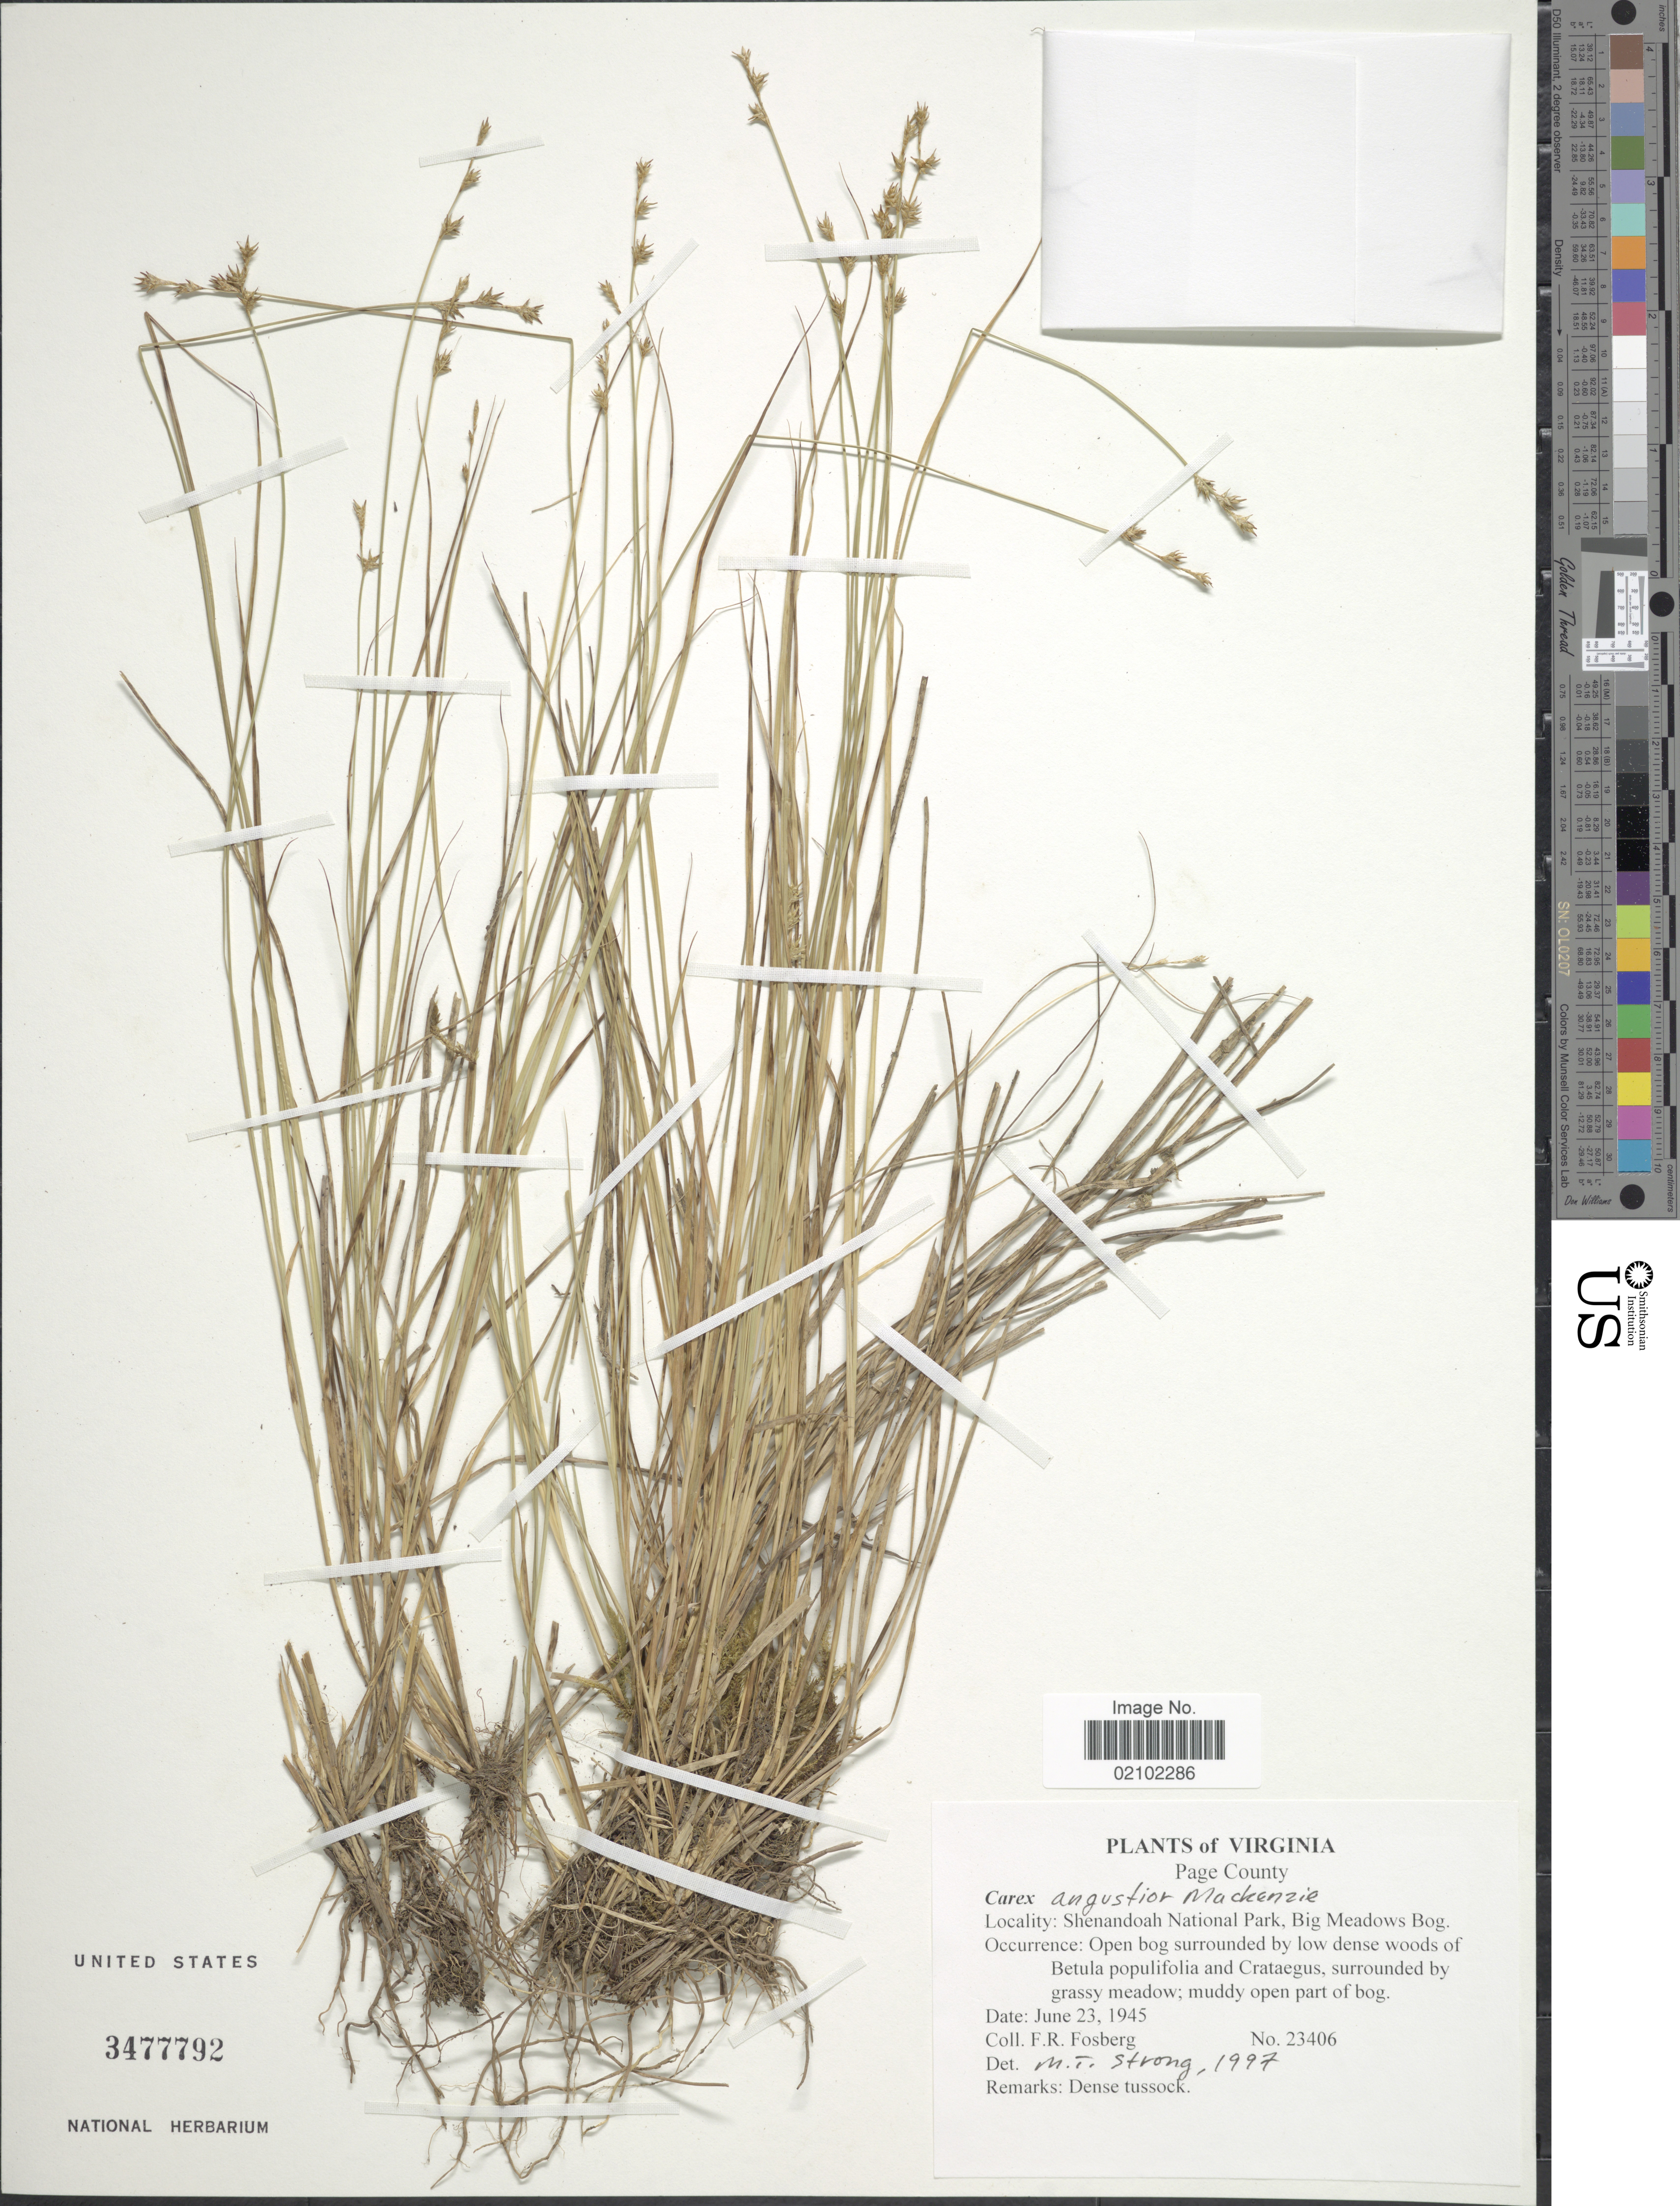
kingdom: Plantae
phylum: Tracheophyta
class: Liliopsida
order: Poales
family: Cyperaceae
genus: Carex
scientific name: Carex echinata subsp. echinata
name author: Murray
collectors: F. R. Fosberg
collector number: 23406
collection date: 1945-06-23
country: United States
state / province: Virginia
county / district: Page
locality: Shenandoah National Park, Big Meadows Bog.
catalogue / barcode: US 3477792